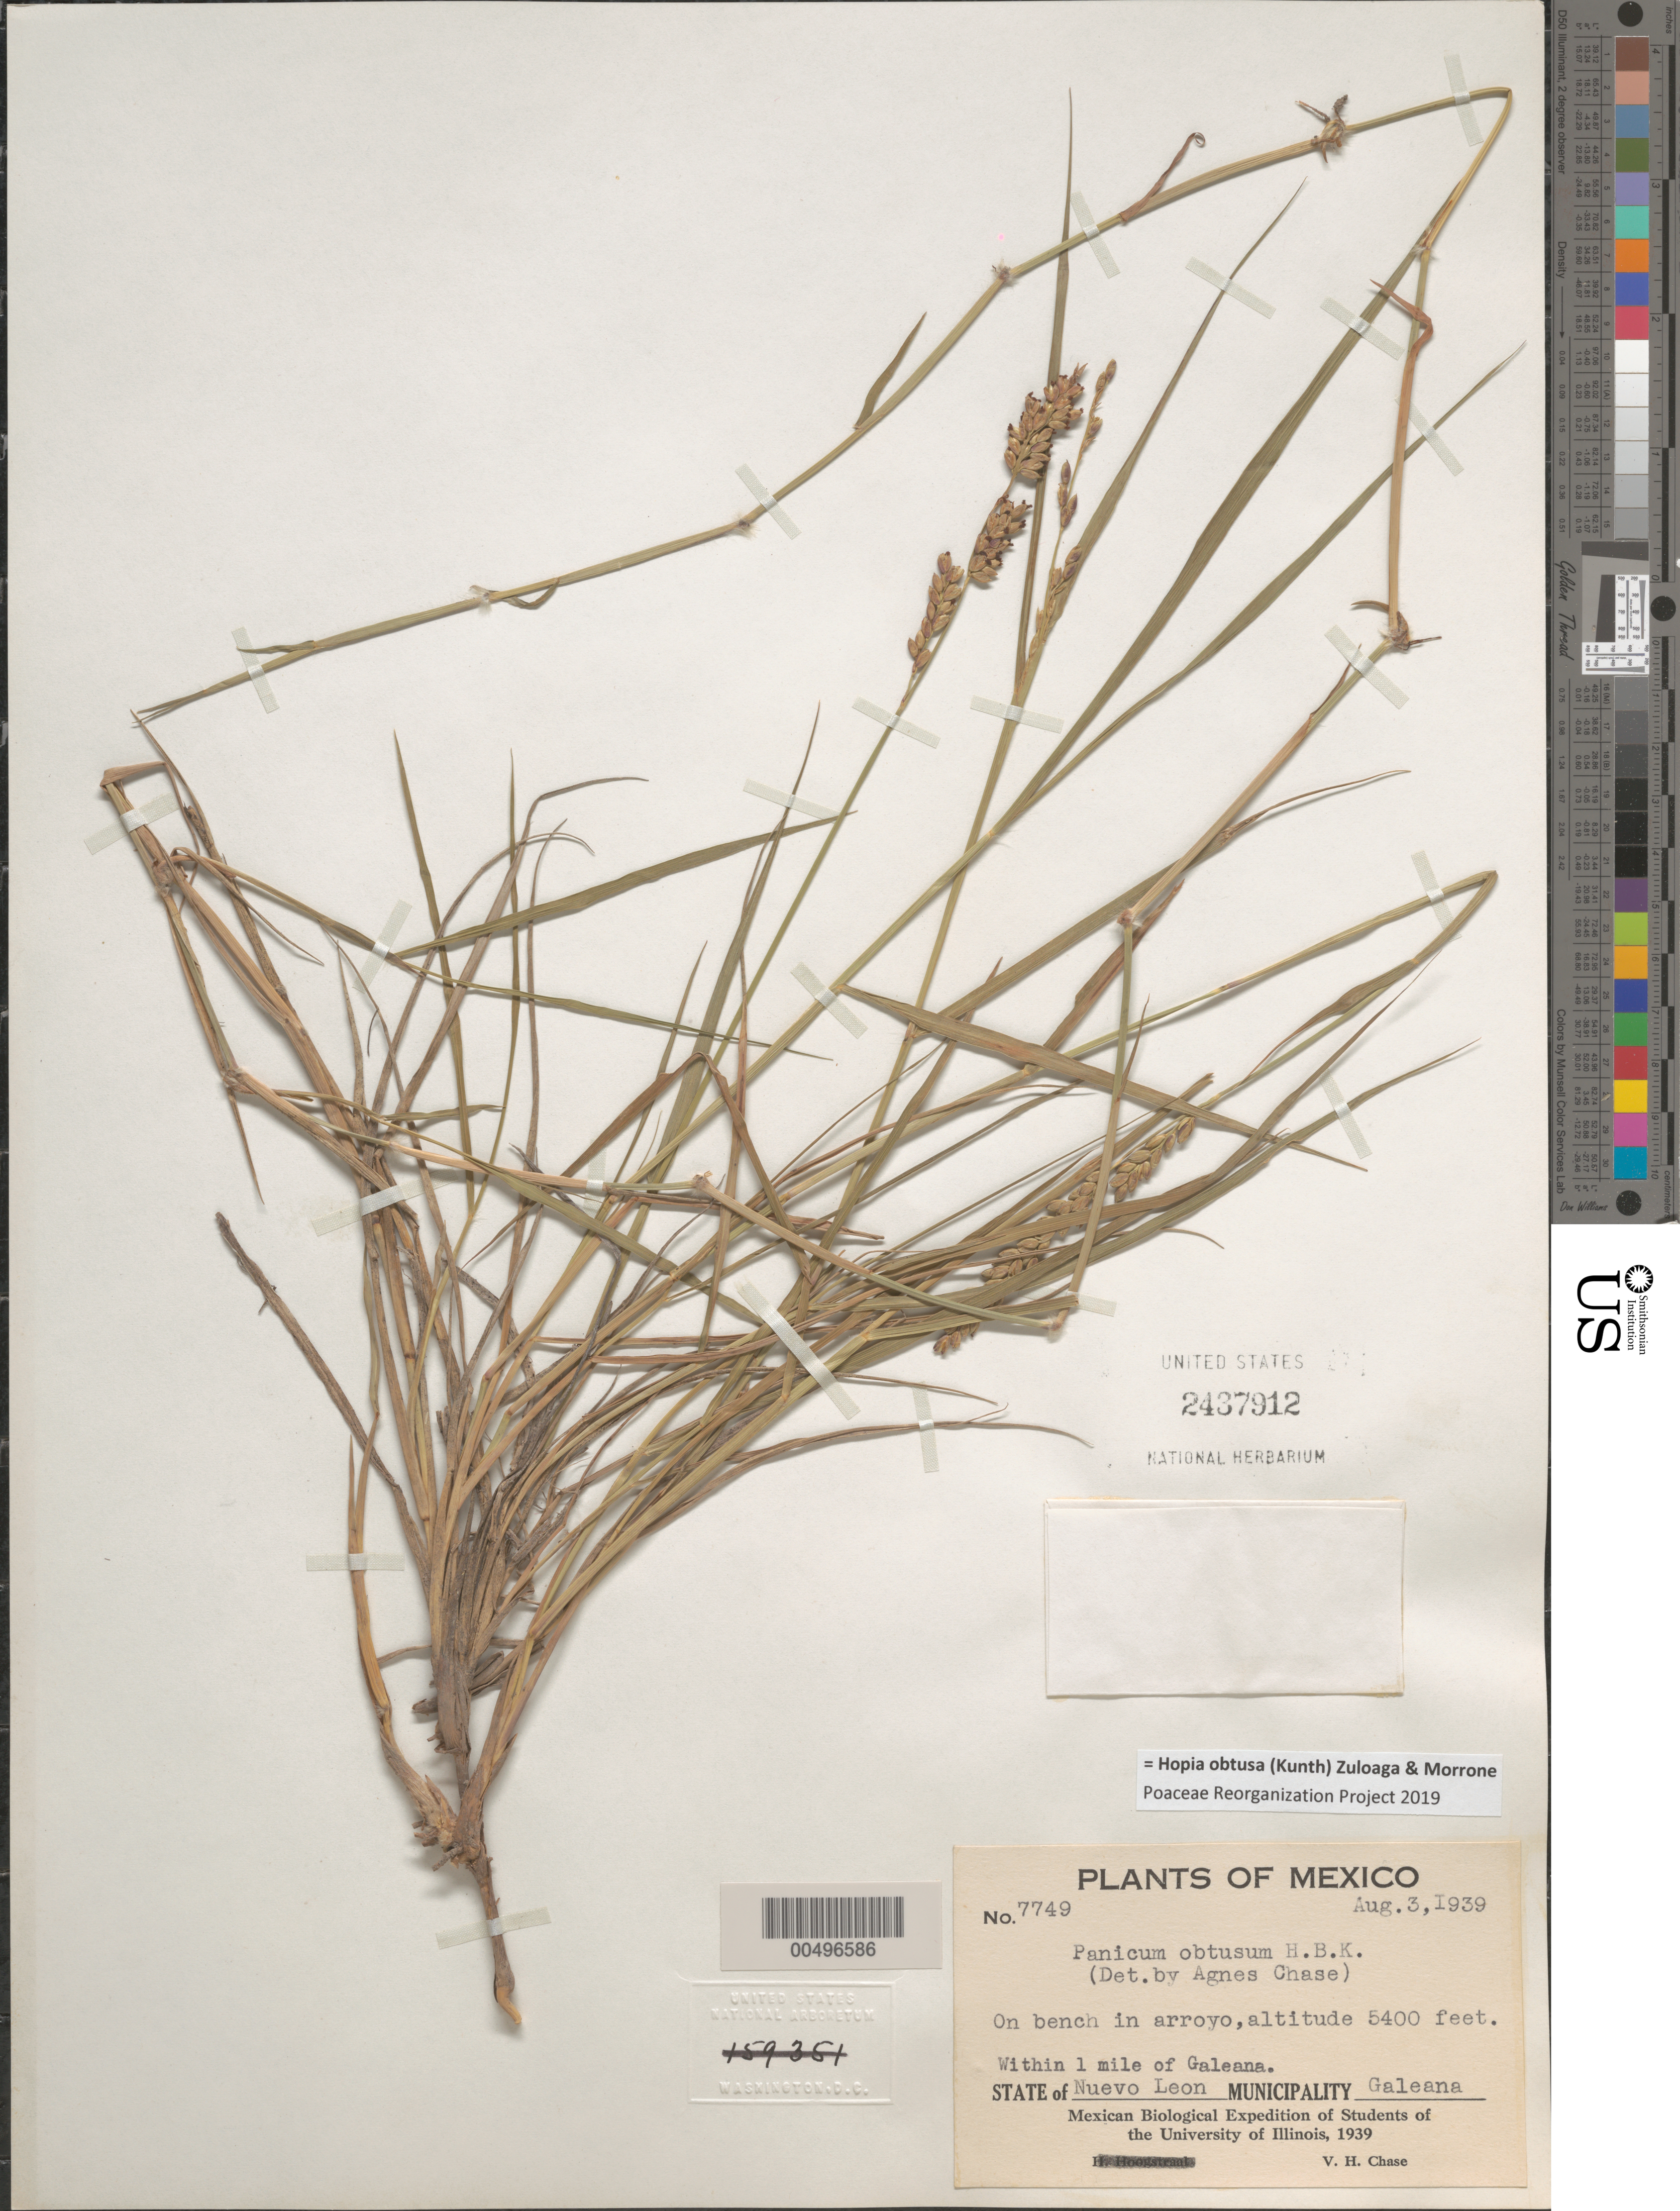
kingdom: Plantae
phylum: Tracheophyta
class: Liliopsida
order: Poales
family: Poaceae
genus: Panicum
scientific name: Panicum obtusum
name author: Kunth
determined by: Chase, [M.] Agnes, (US)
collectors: V. H. Chase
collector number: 7749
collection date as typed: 3 Aug 1939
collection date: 1939-08-03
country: Mexico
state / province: Nuevo León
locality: Mun: Galeana, within 1 mi of Galeana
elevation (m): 1646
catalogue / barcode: US 2437912